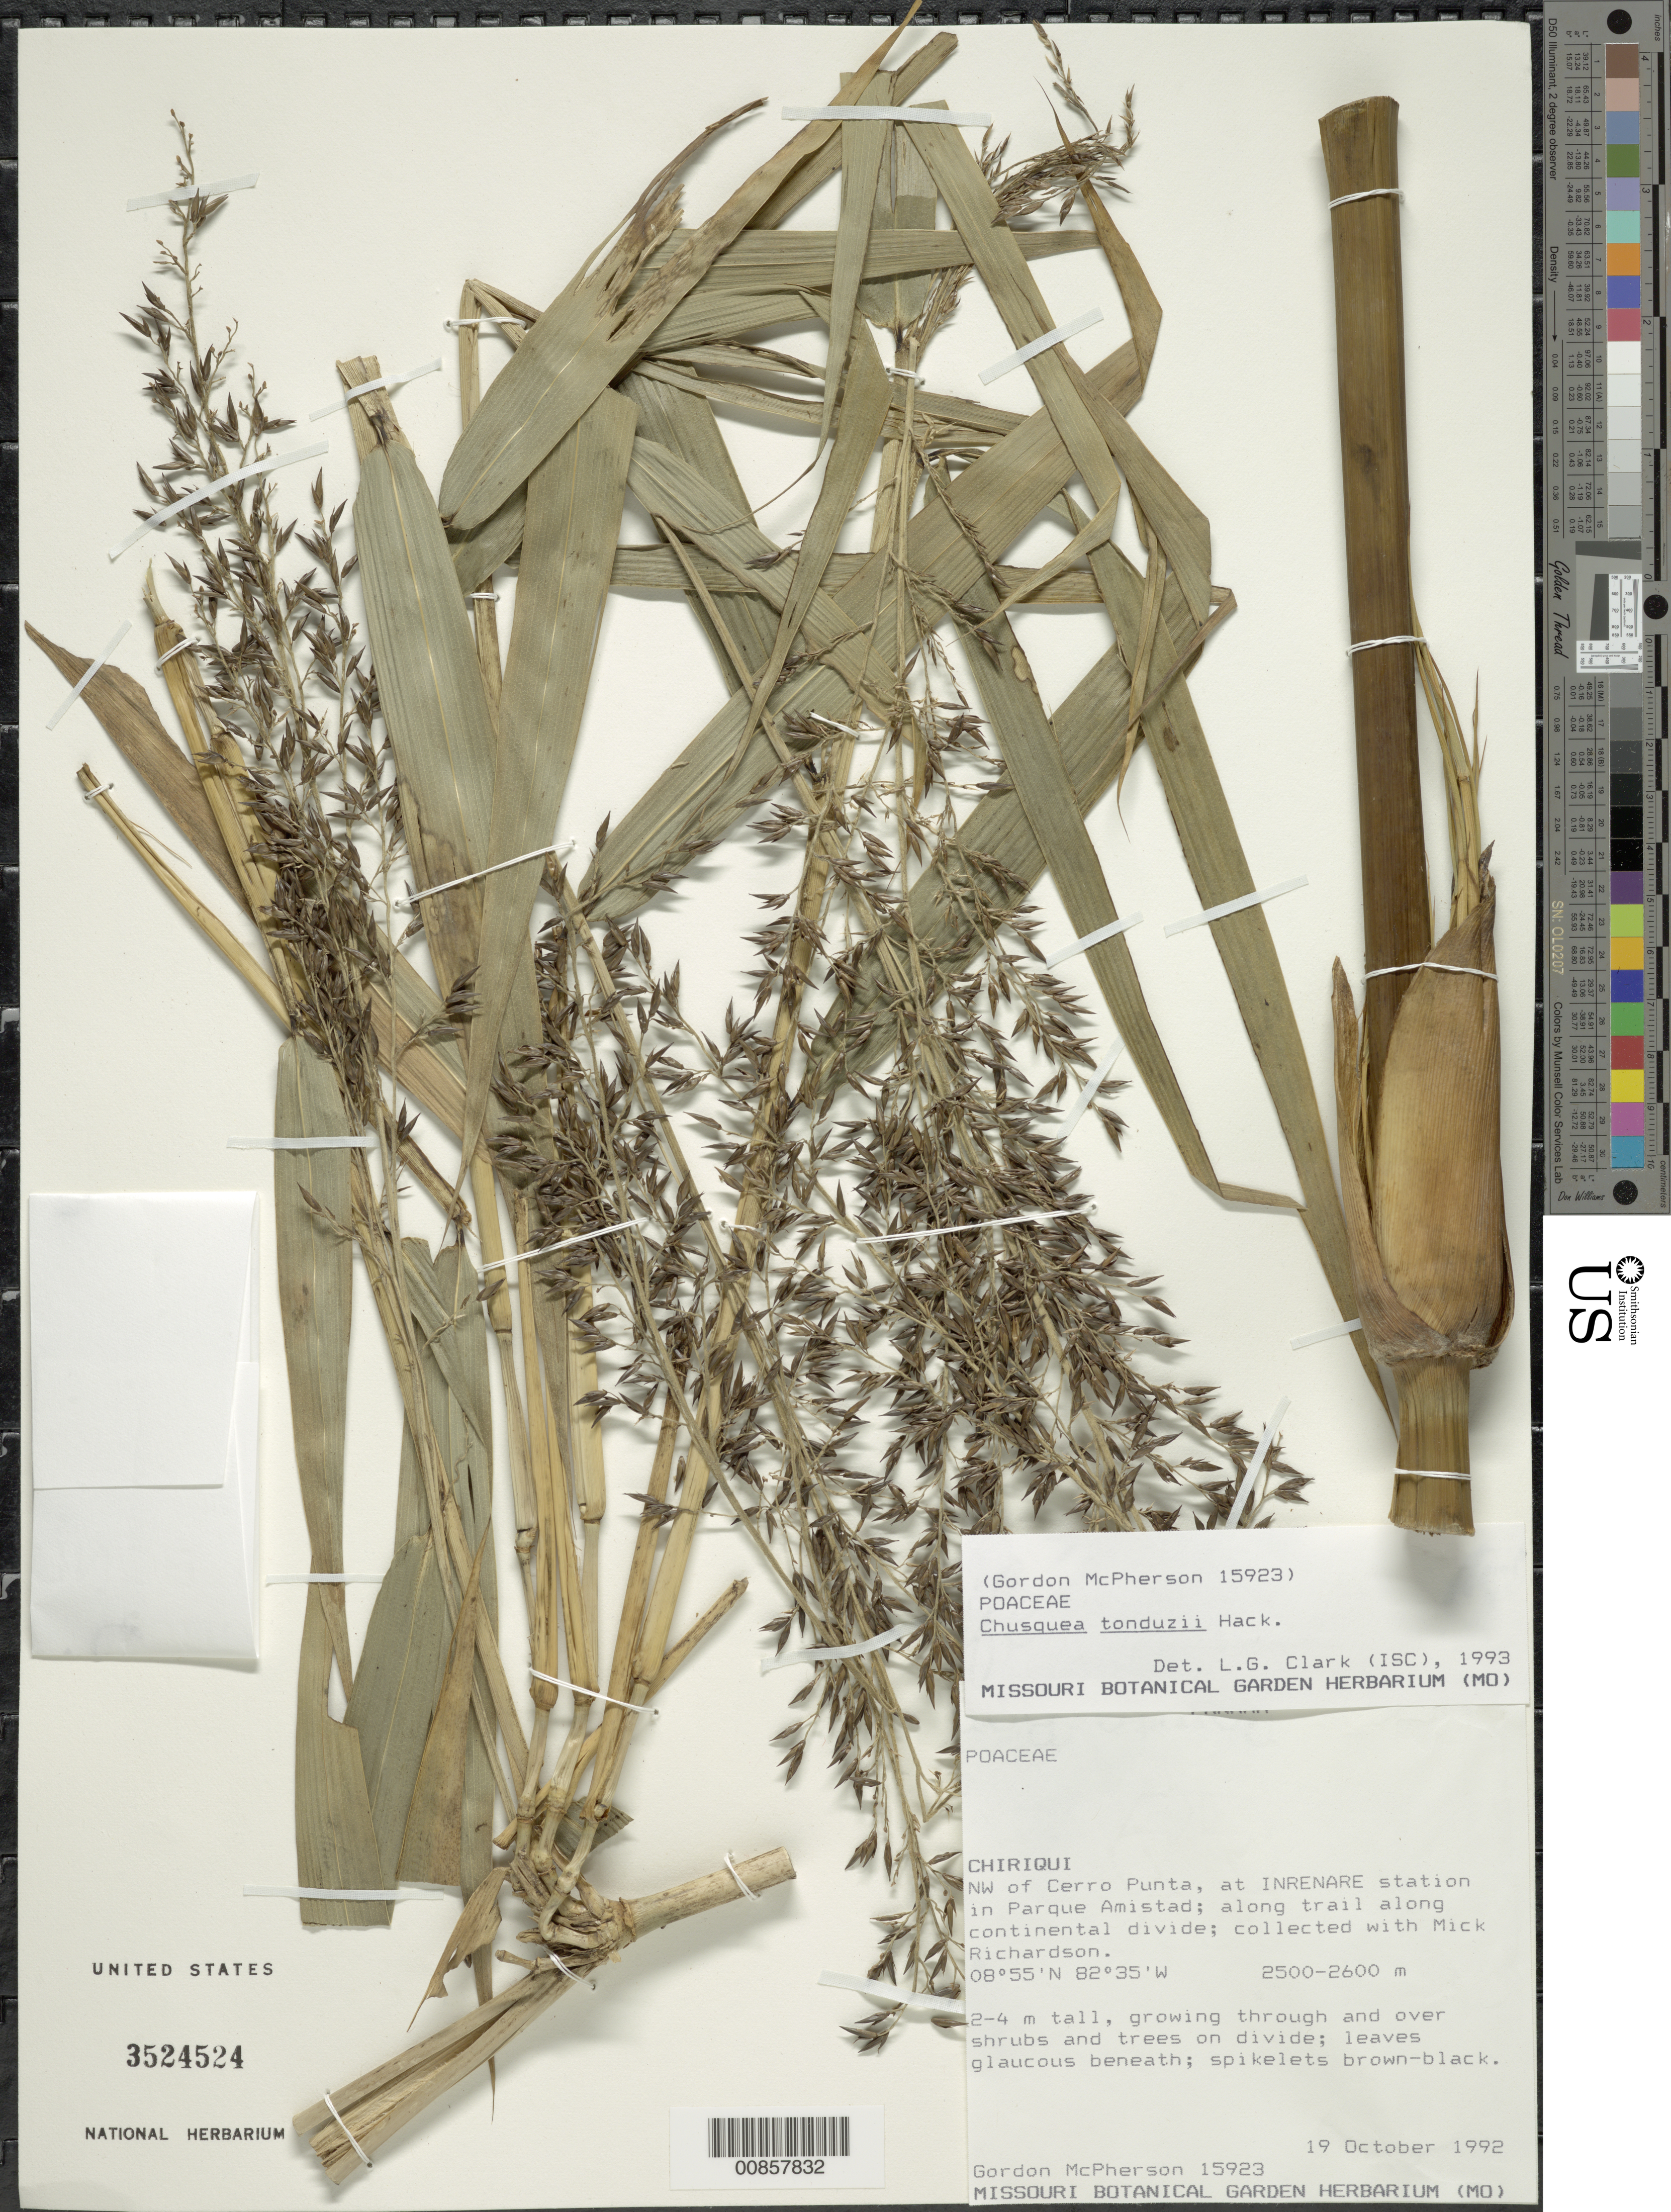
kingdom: Plantae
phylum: Tracheophyta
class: Liliopsida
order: Poales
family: Poaceae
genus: Chusquea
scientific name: Chusquea tonduzii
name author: Hack.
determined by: Clark, Lynn G., (ISC), Iowa State University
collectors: G. D. McPherson & M. Richardson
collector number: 15923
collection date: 1992-10-19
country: Panama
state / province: Chiriquí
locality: NW of Cerro Punta, at INRENARE station in Parque Amistad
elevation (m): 2500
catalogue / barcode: US 3524524